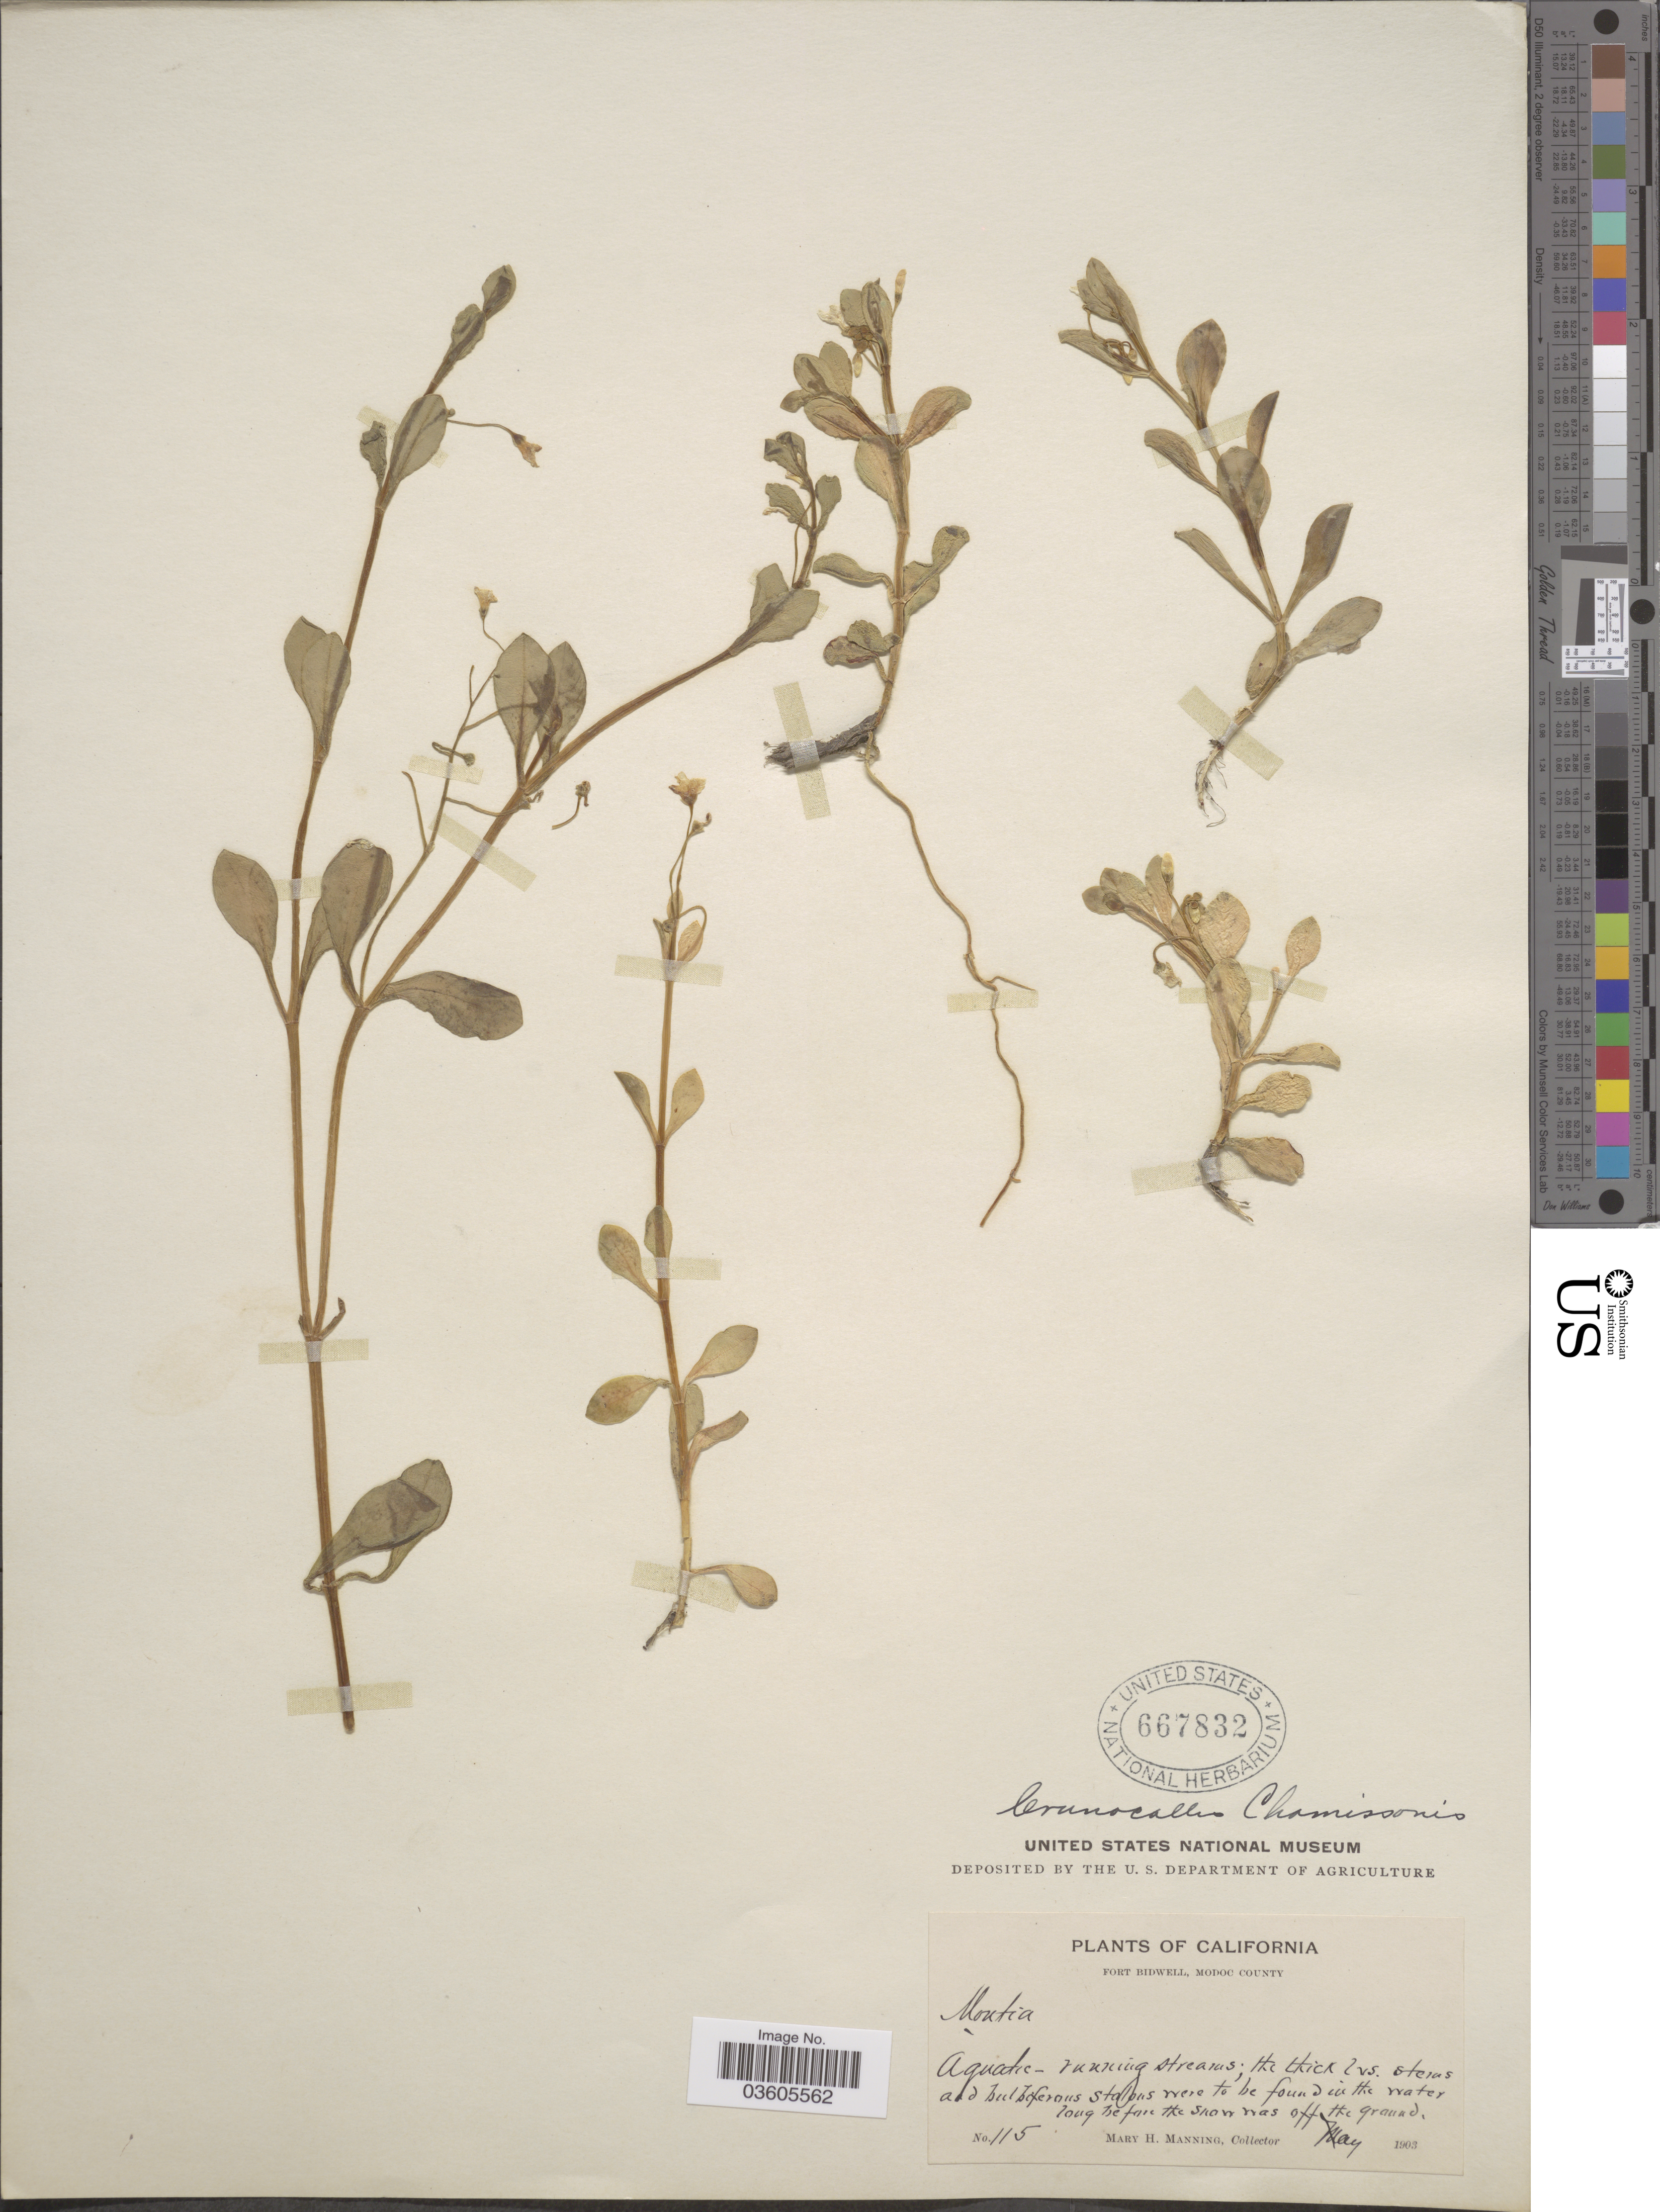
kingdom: Plantae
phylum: Tracheophyta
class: Magnoliopsida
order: Caryophyllales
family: Montiaceae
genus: Montia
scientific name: Montia chamissoi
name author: (Ledeb. ex Spreng.) Greene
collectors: M. Manning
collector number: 115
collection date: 1903-05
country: United States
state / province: California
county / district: Modoc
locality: Fort Bidwell, Modoc County. Aquatic- running streams.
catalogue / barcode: US 667832